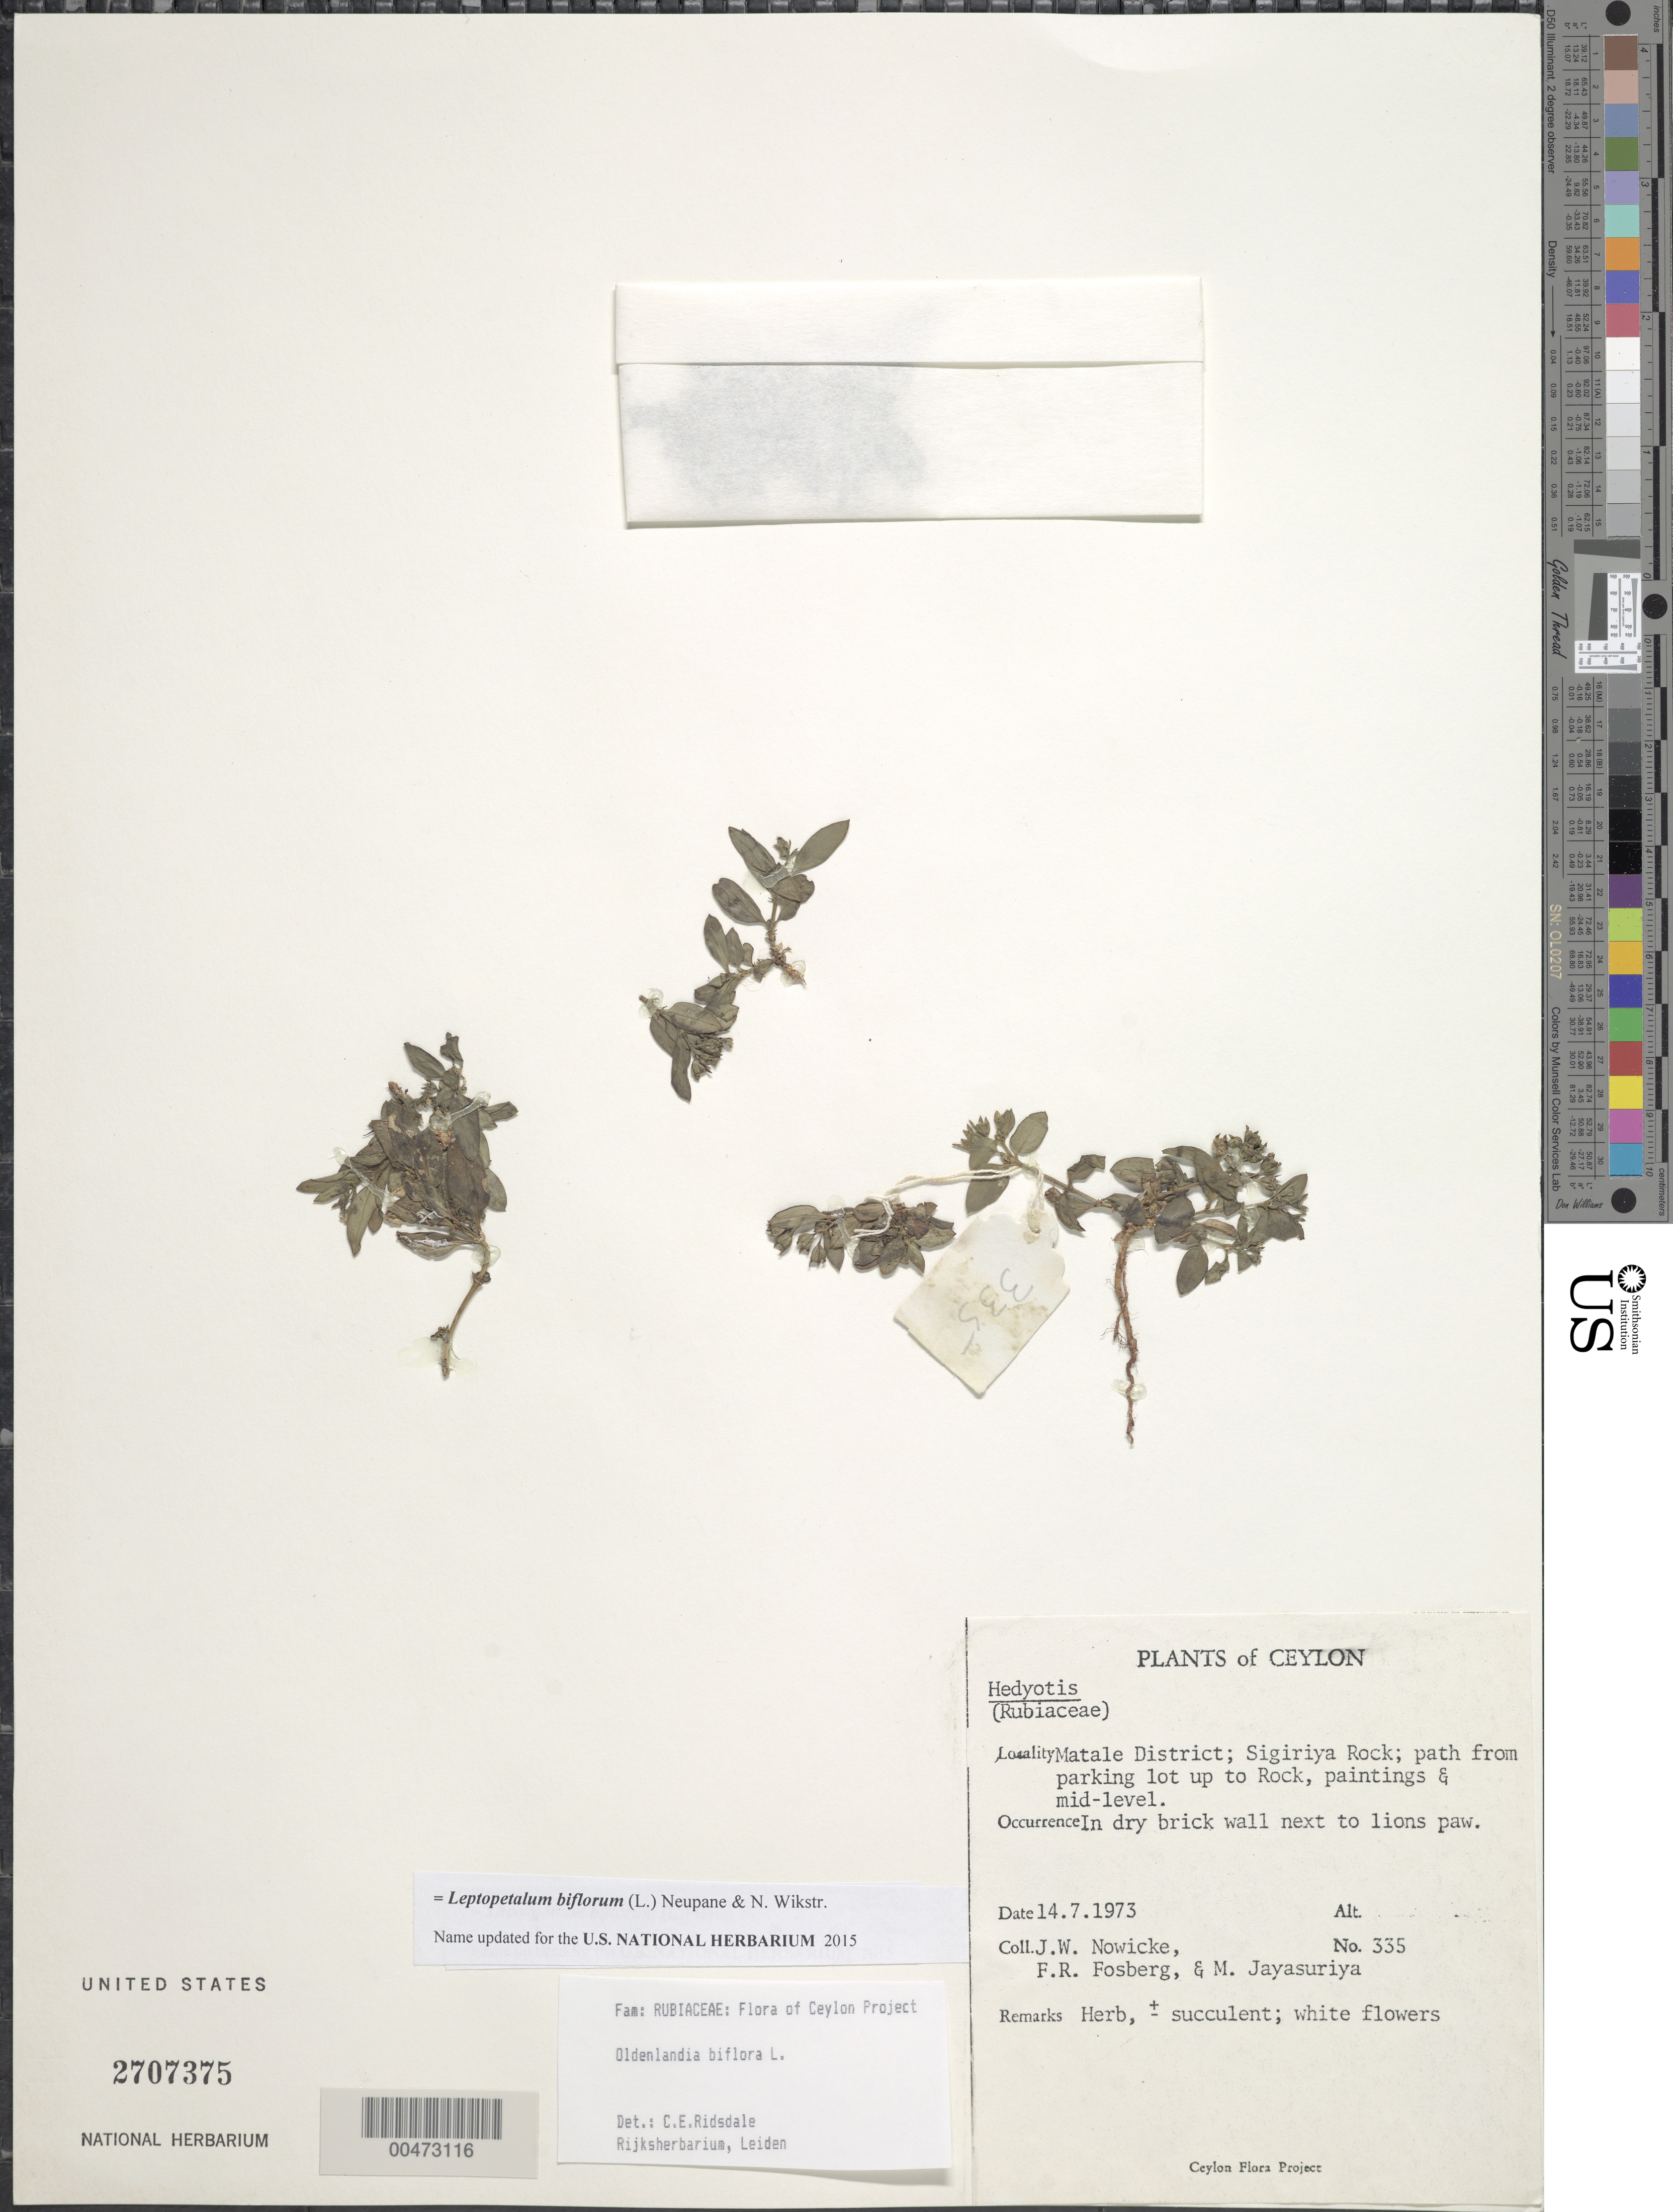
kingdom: Plantae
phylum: Tracheophyta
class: Magnoliopsida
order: Gentianales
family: Rubiaceae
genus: Leptopetalum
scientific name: Leptopetalum biflorum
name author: (L.) Neupane & N. Wikstr.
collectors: J. W. Nowicke, F. R. Fosberg & A. H. Jayasuriya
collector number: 335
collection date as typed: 14 Jul 1973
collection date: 1973-07-14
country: Sri Lanka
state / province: Central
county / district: Matale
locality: Sigiriya Rock, path from parking lot up to Rock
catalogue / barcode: US 2707375